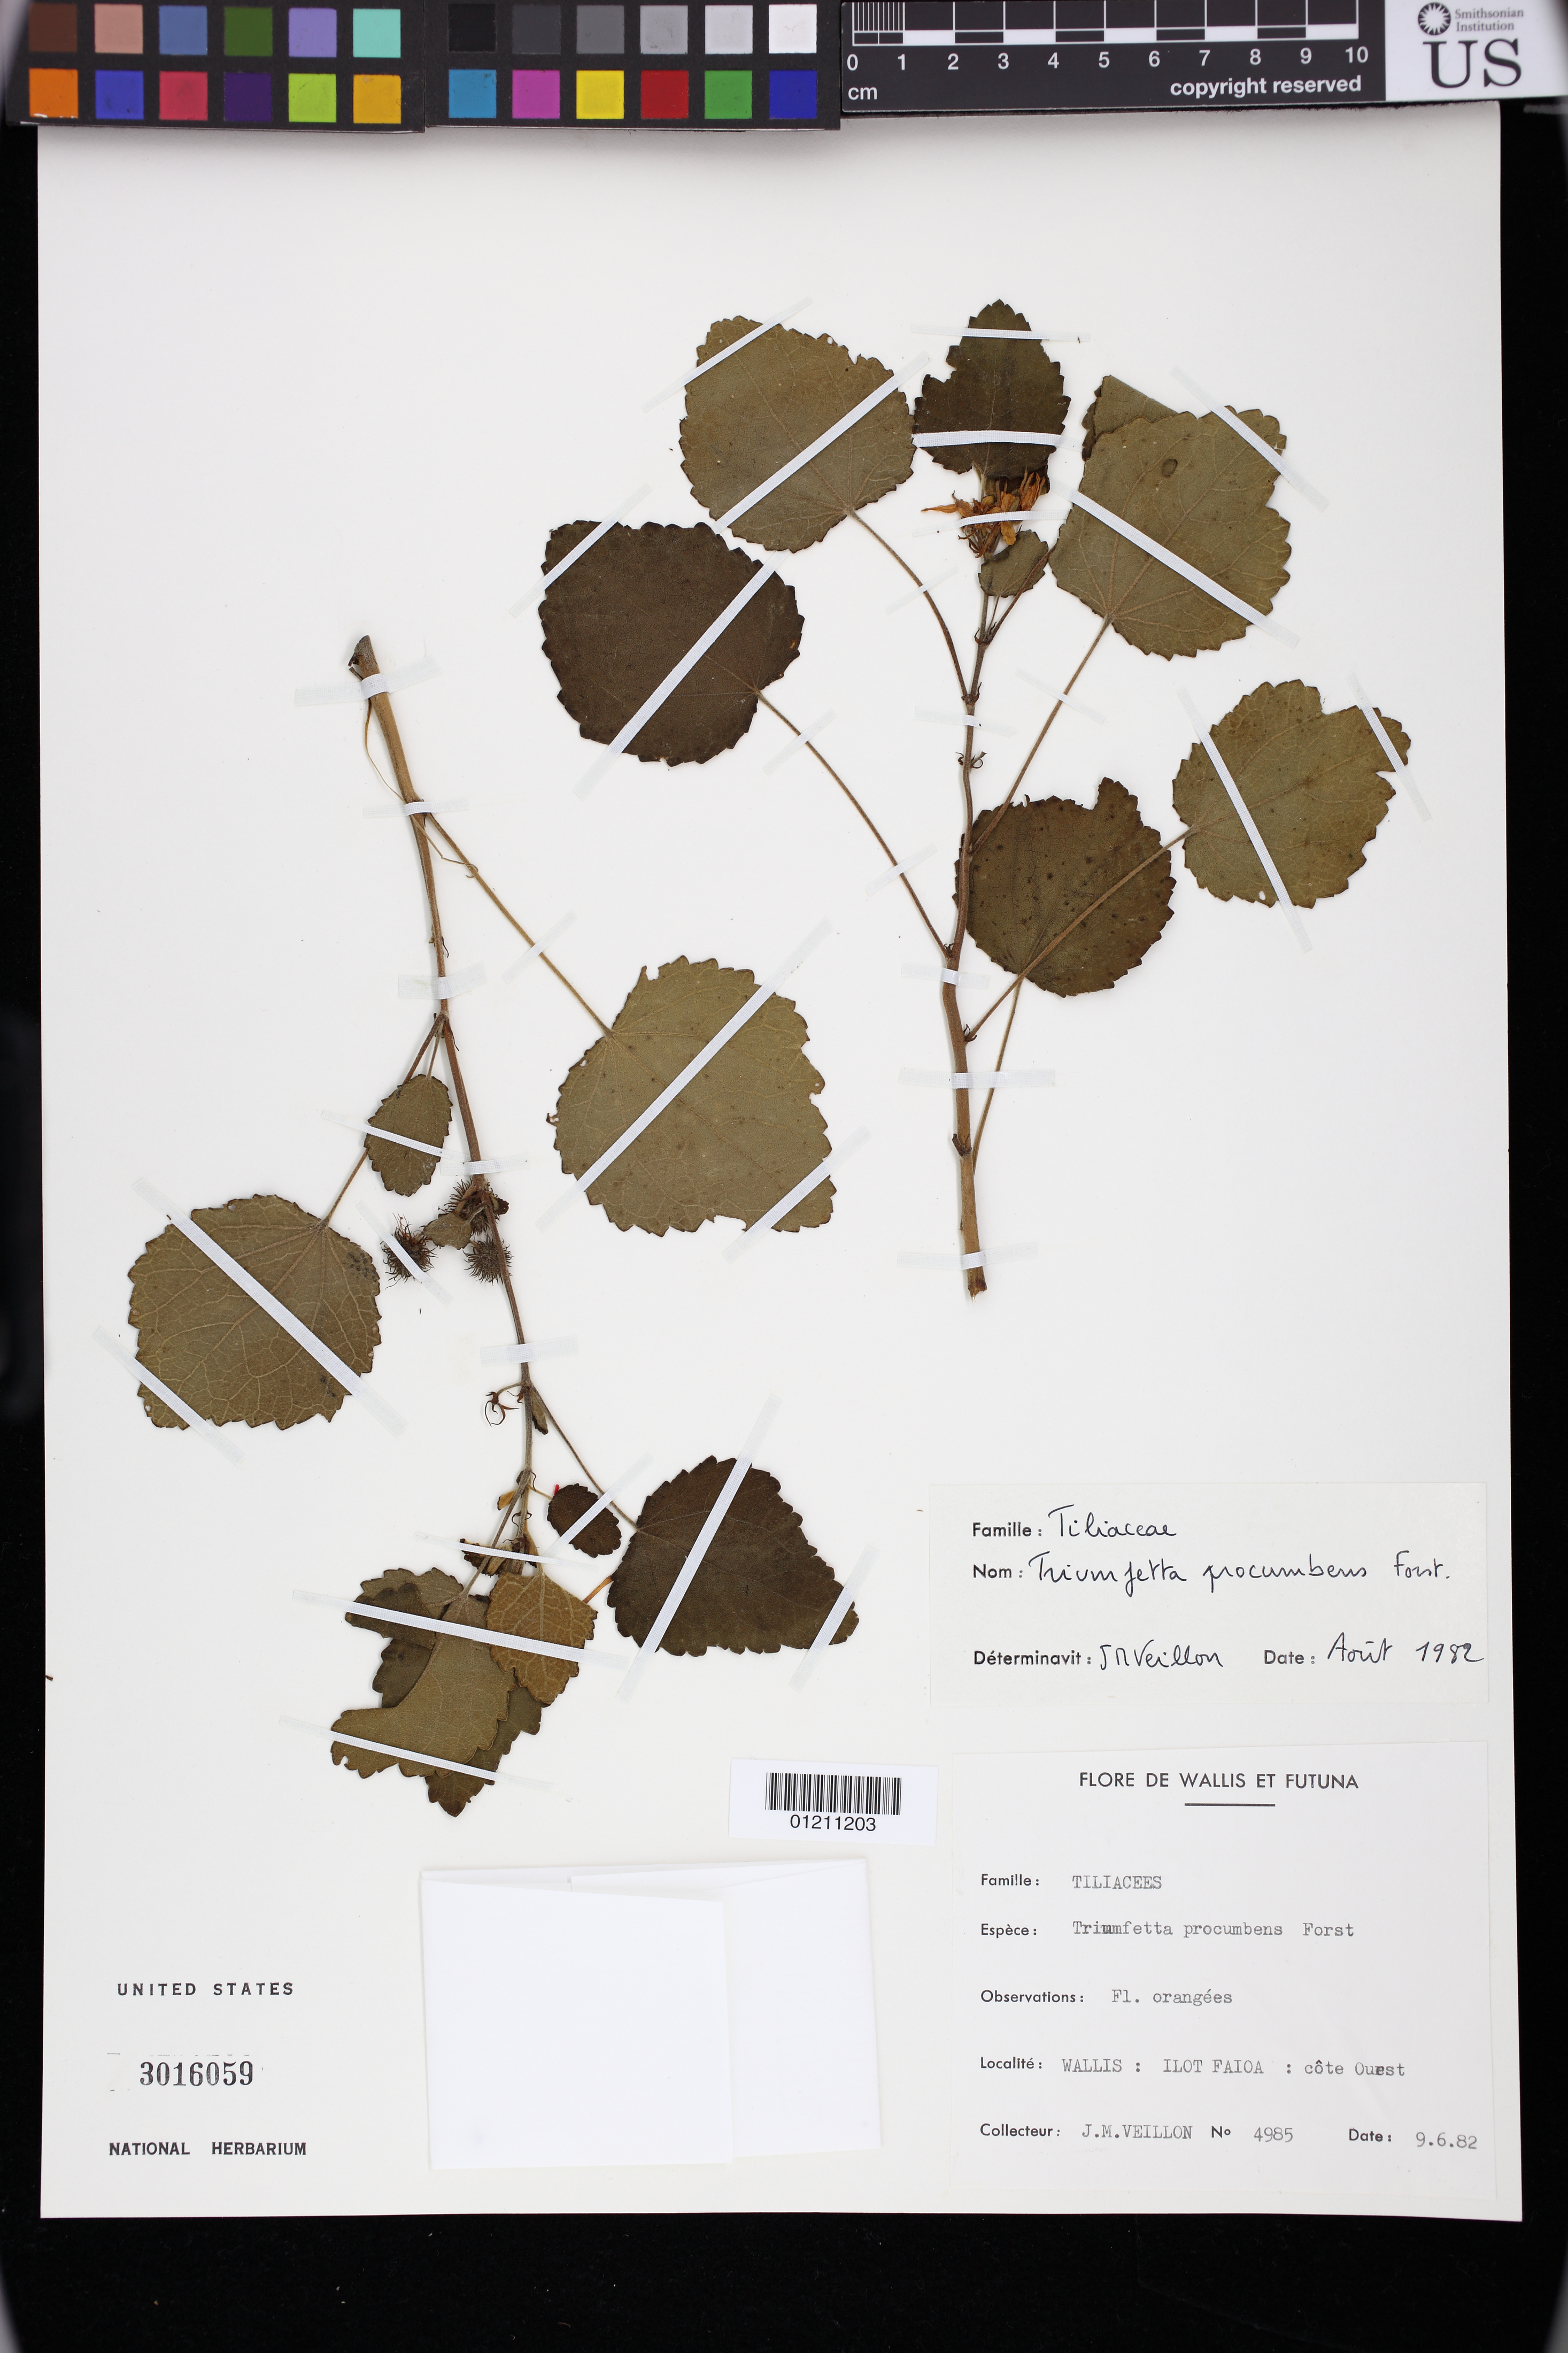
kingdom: Plantae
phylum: Tracheophyta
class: Magnoliopsida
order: Malvales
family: Malvaceae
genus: Triumfetta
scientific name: Triumfetta procumbens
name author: G. Forst.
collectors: J. Veillon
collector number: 4985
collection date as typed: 06 Sep 1982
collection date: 1982-09-06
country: Wallis and Futuna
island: Faioa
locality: Wallis: Ilot Faioa: cost Ouest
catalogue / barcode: US 3016059